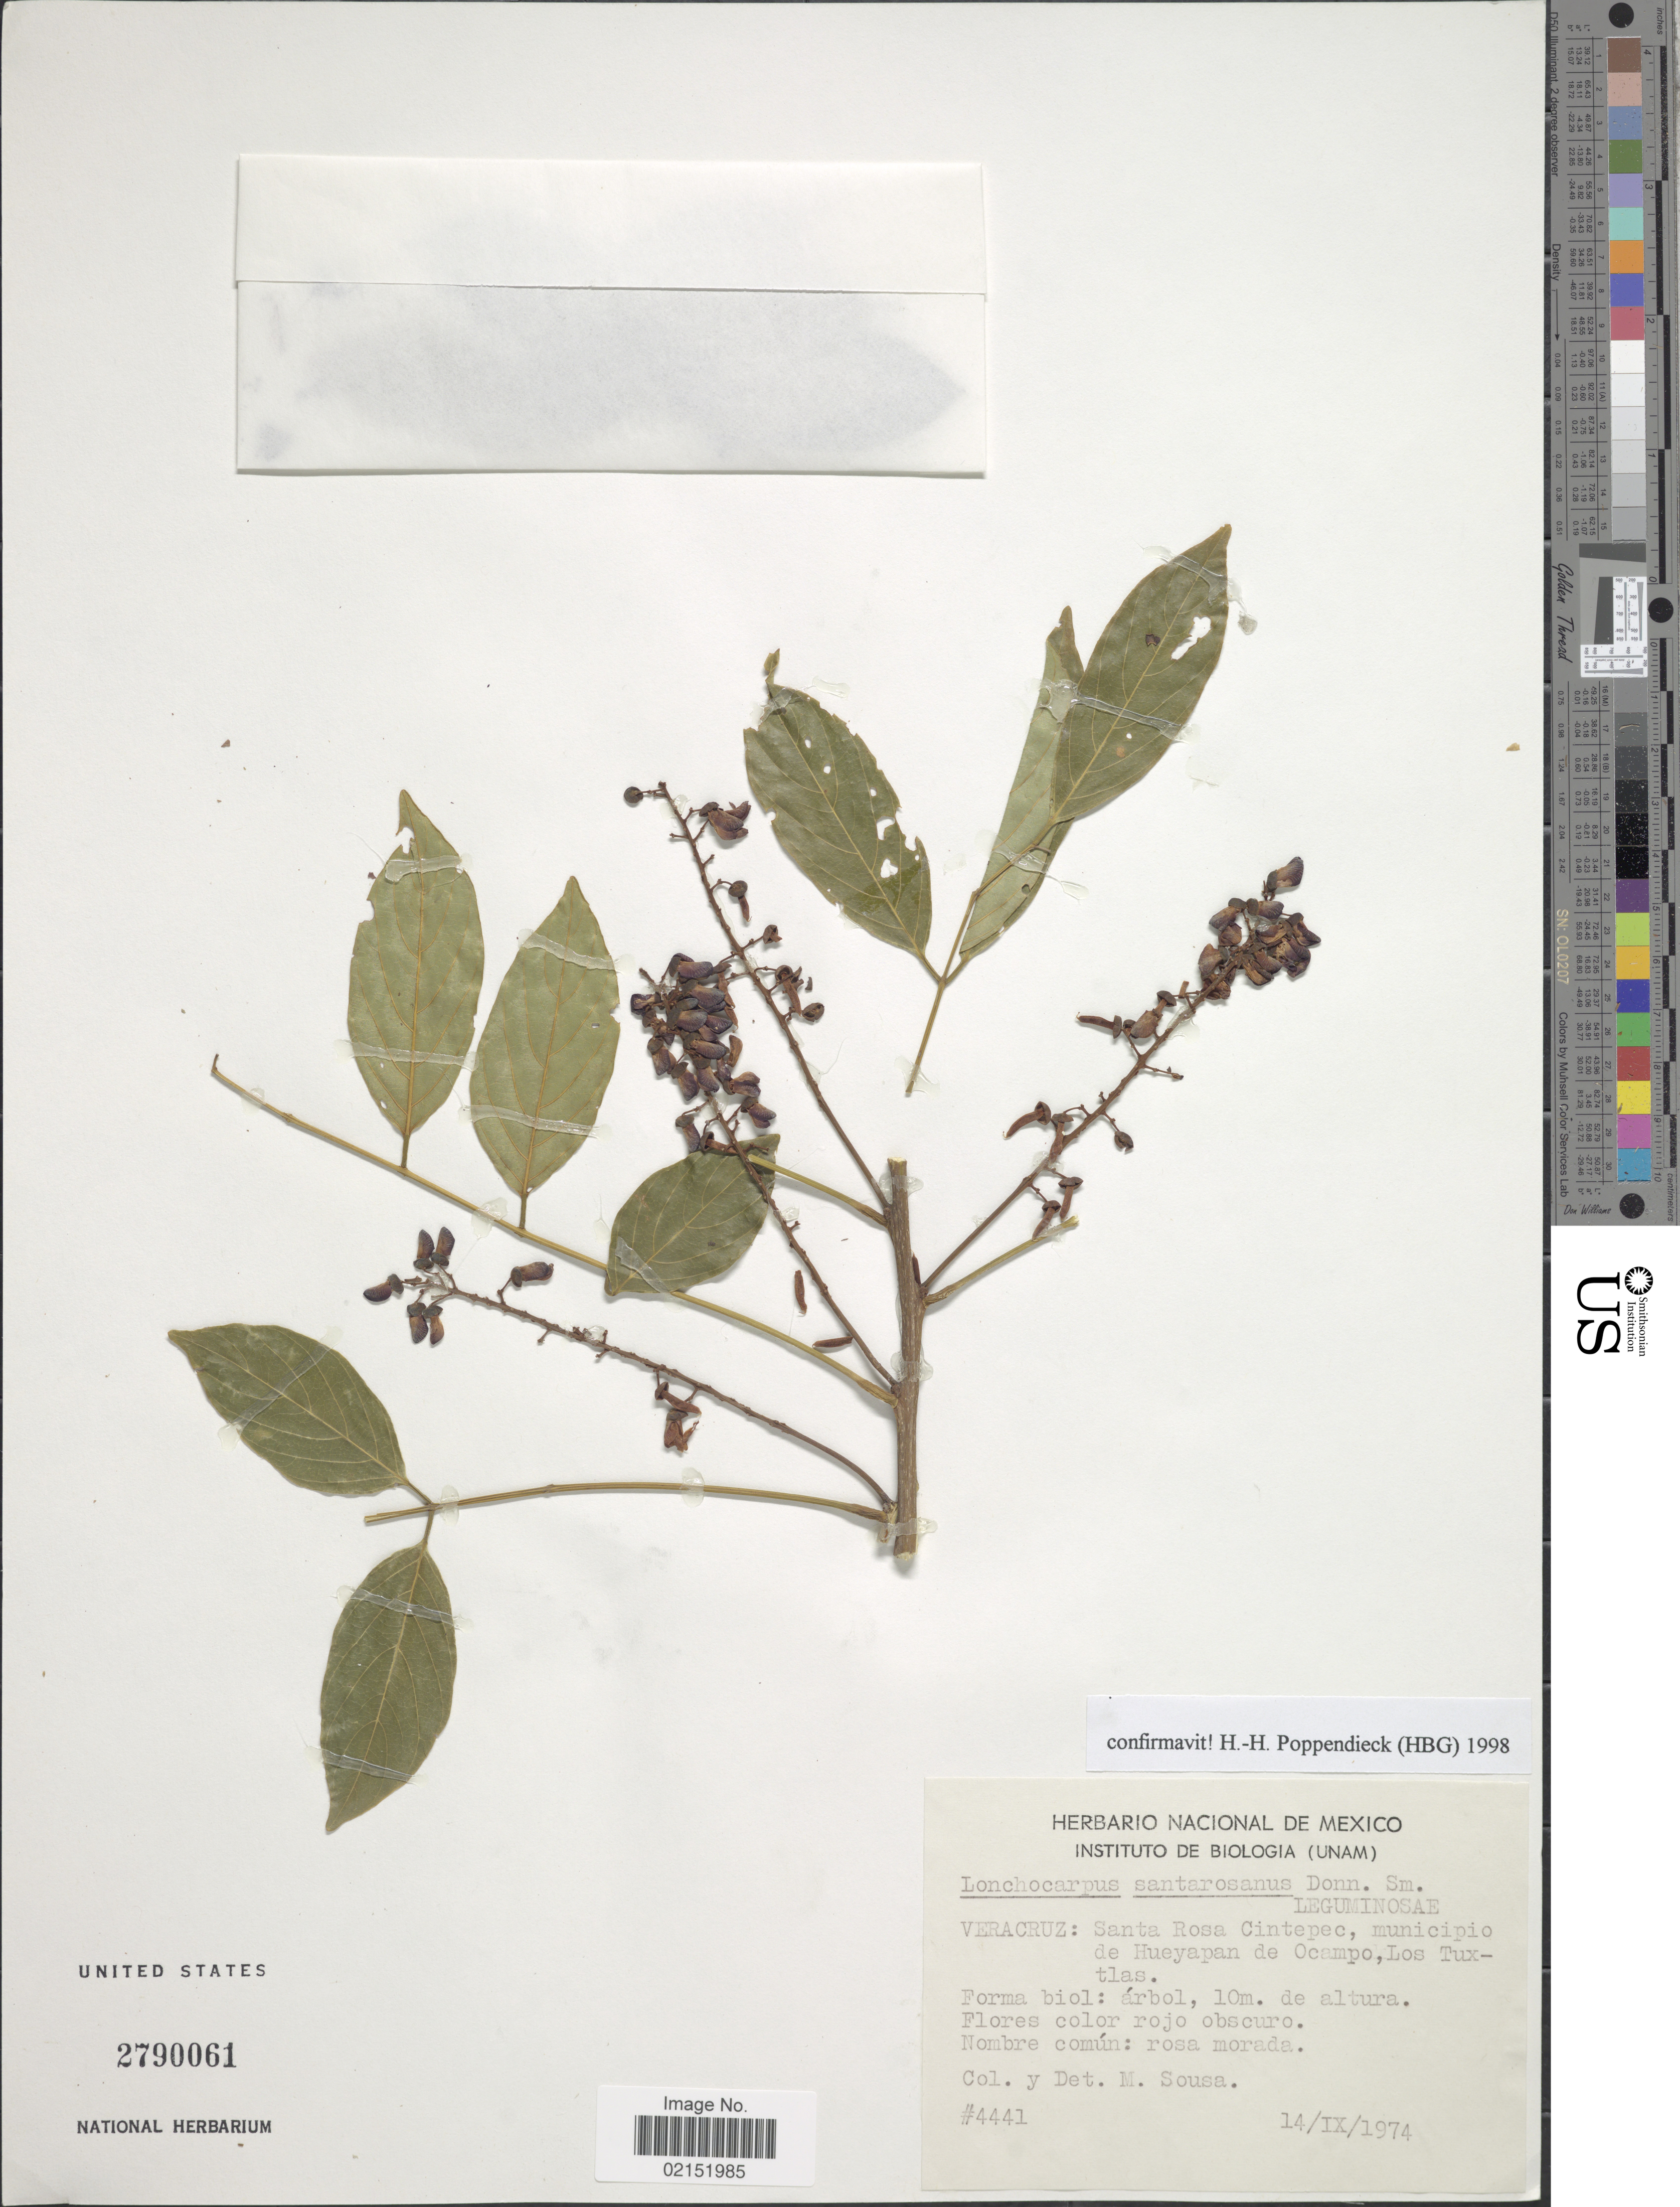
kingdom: Plantae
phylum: Tracheophyta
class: Magnoliopsida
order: Fabales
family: Fabaceae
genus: Lonchocarpus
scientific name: Lonchocarpus santarosanus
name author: Donn. Sm.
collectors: M. Sousa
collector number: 4441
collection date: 1974-09-14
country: Mexico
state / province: Veracruz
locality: Santa Rosa Cintepec, municipio de Hueyapan de Ocampo, Los Tuxtlas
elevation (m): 10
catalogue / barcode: US 2790061